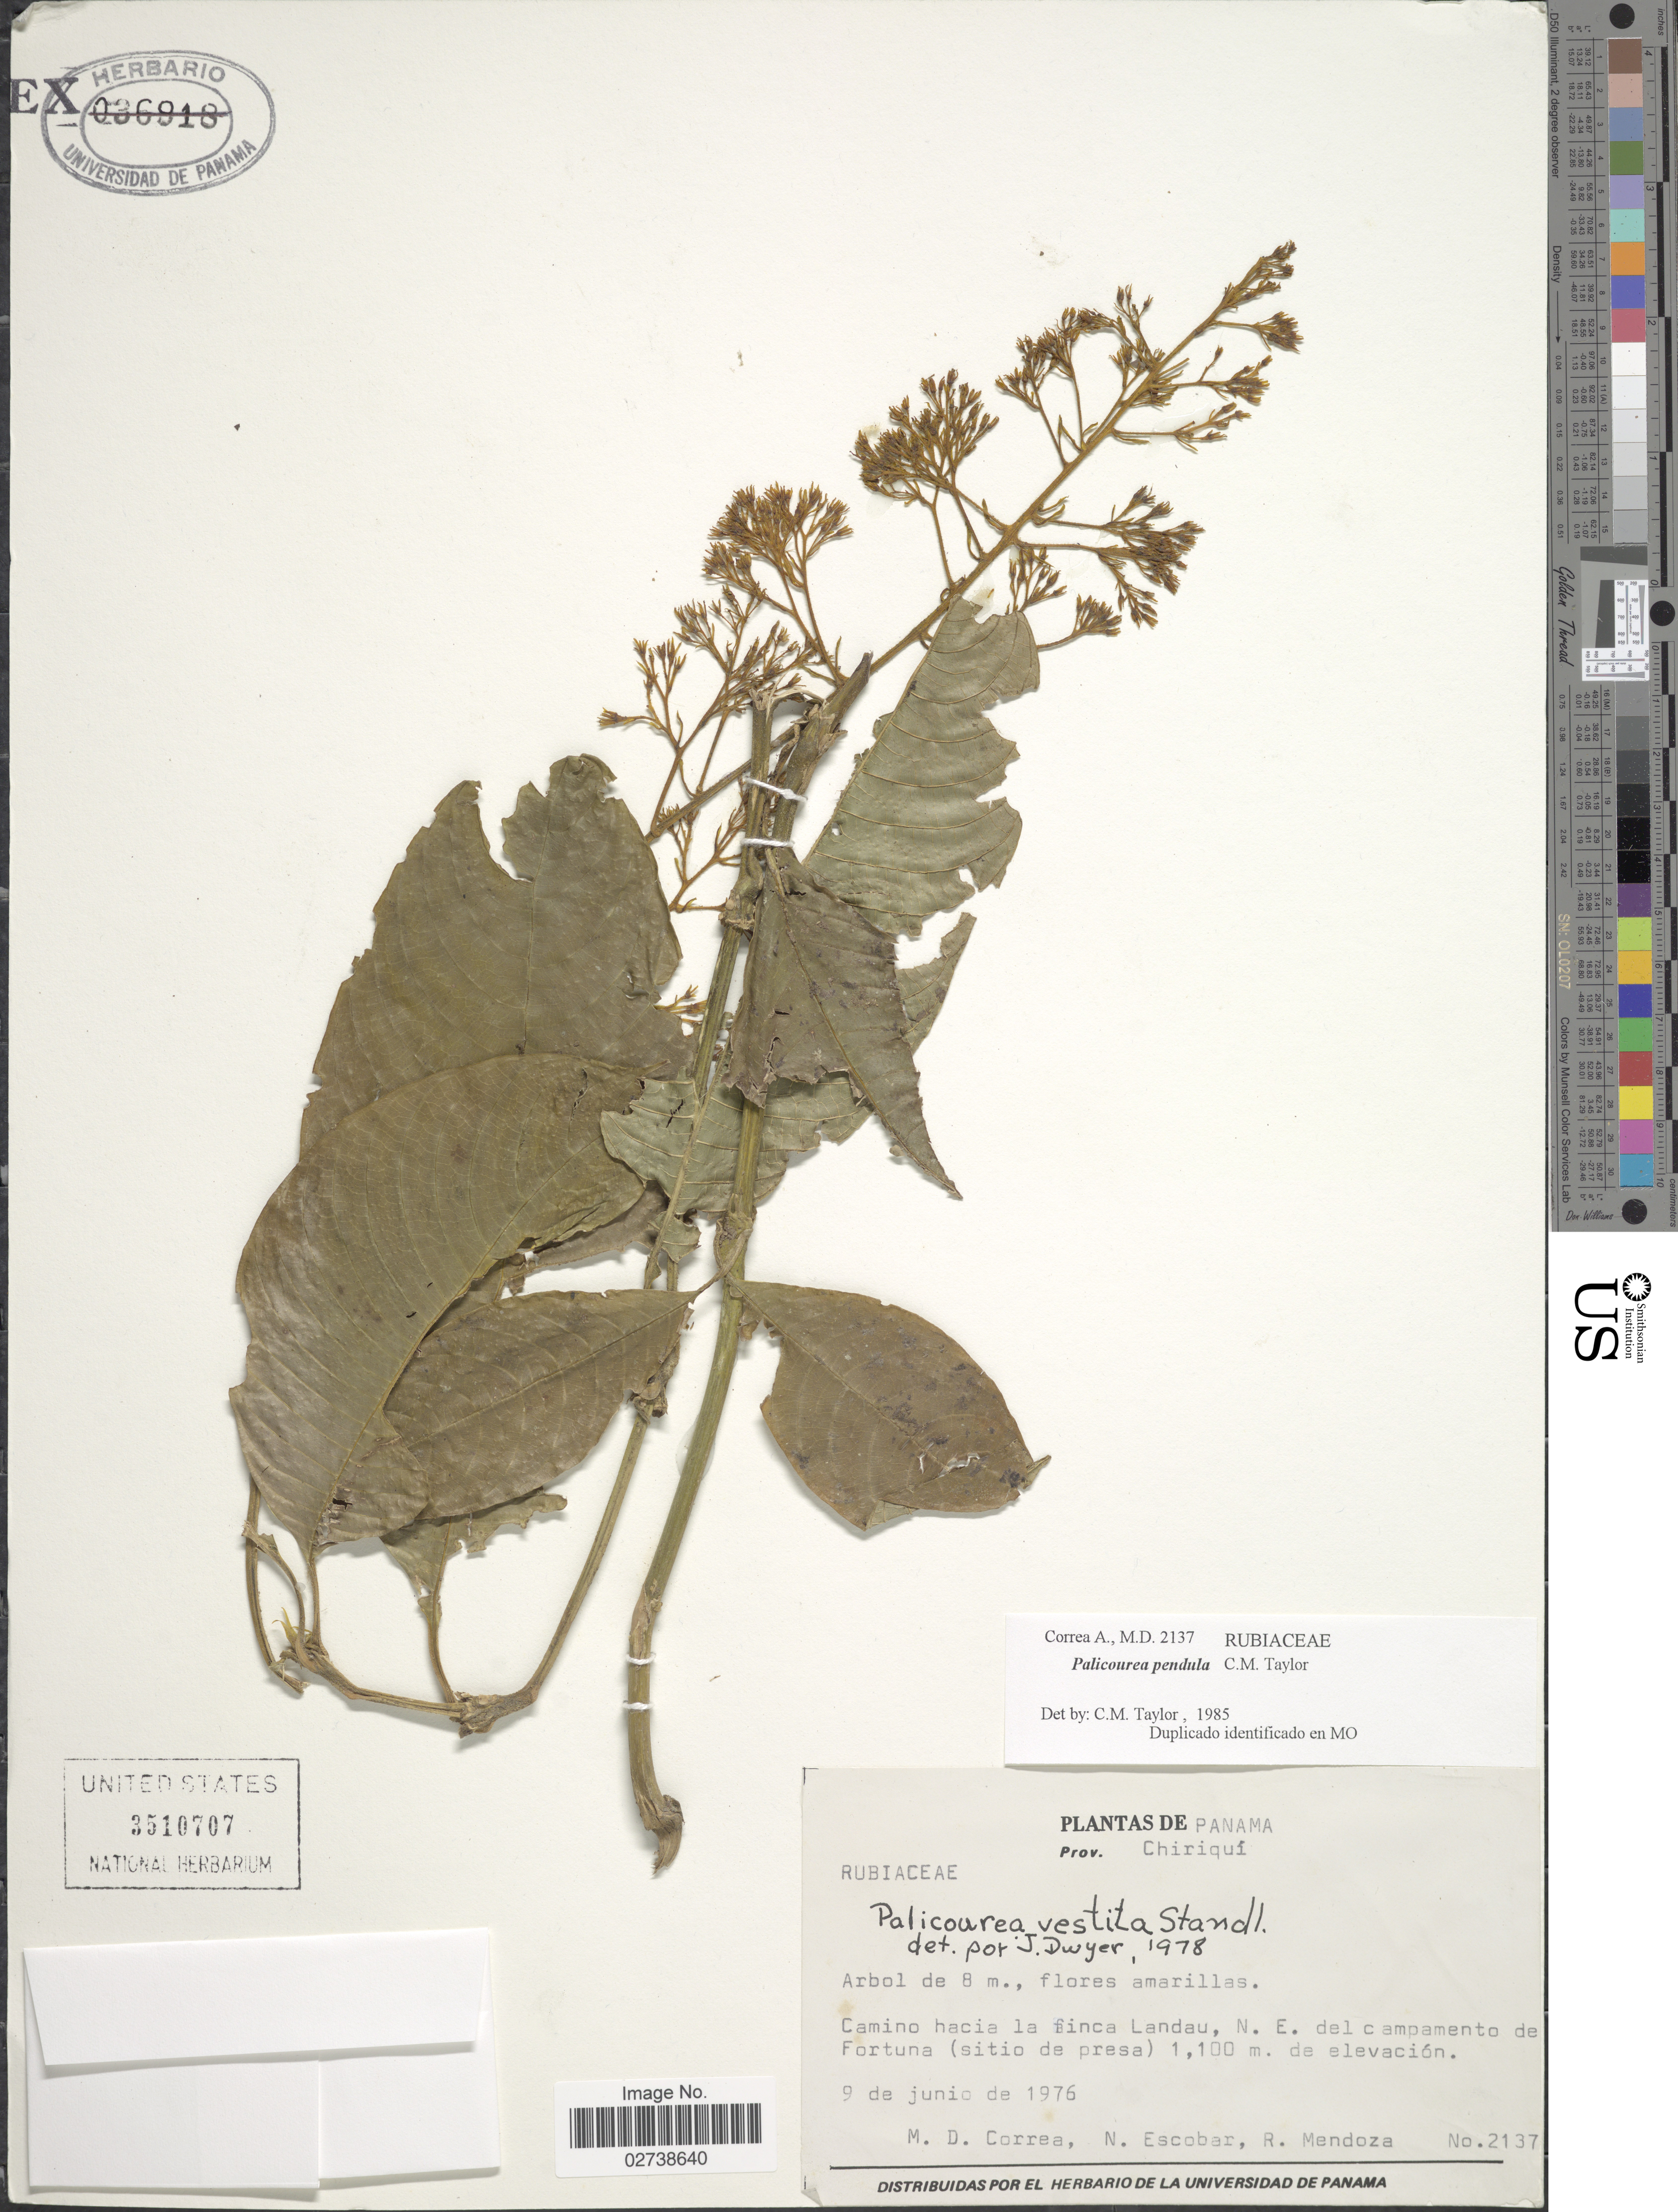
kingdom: Plantae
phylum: Tracheophyta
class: Magnoliopsida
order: Gentianales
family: Rubiaceae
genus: Palicourea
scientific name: Palicourea pendula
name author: C.M. Taylor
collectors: M. D. Corrêa-A., N. Escobar & R. Mendoza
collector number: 2137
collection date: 1976-06-09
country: Panama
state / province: Chiriqui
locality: Camino hacia la finca Landau, N.E. del campamento de Fprtuna (sitio de presa)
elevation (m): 1100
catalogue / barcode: US 3510707